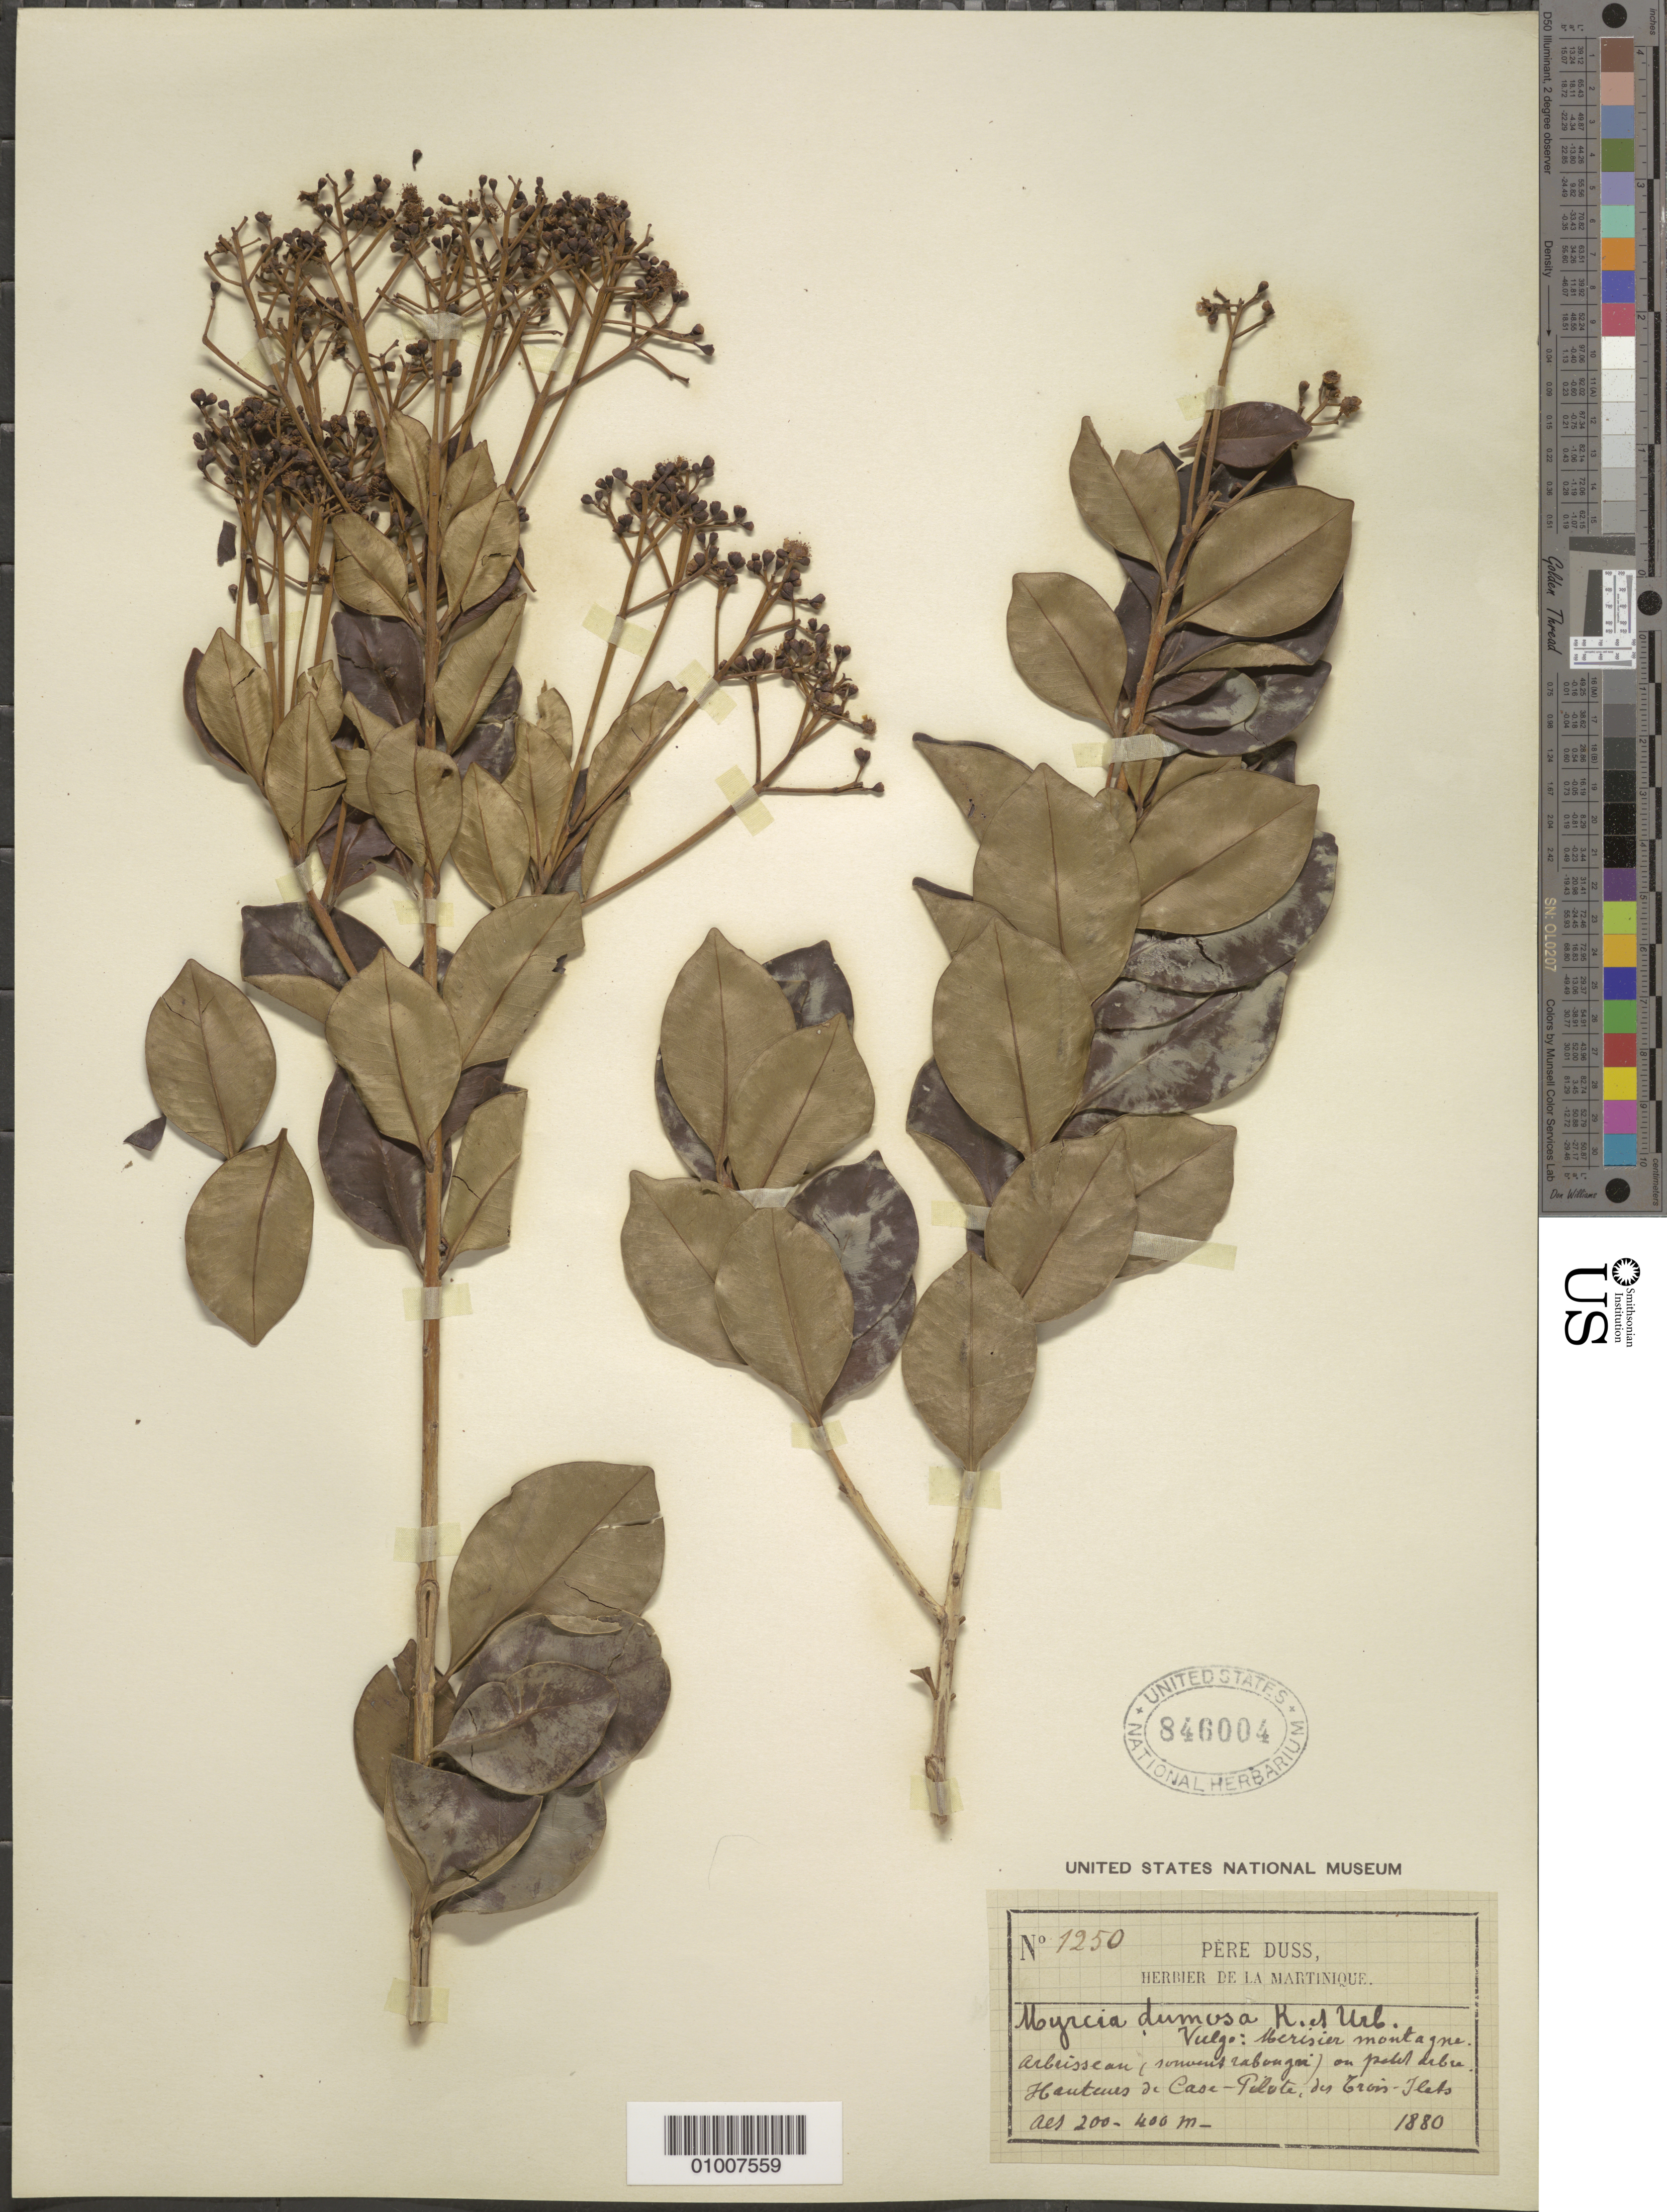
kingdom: Plantae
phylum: Tracheophyta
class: Magnoliopsida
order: Myrtales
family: Myrtaceae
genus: Myrcia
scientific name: Myrcia platyclada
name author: DC.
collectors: Père Duss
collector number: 1250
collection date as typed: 1880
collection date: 1880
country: Martinique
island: Martinique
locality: Hauteurs de Case-Pilote, des Trois-Ilets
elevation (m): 200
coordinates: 0 N, 0 E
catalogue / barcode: US 846004